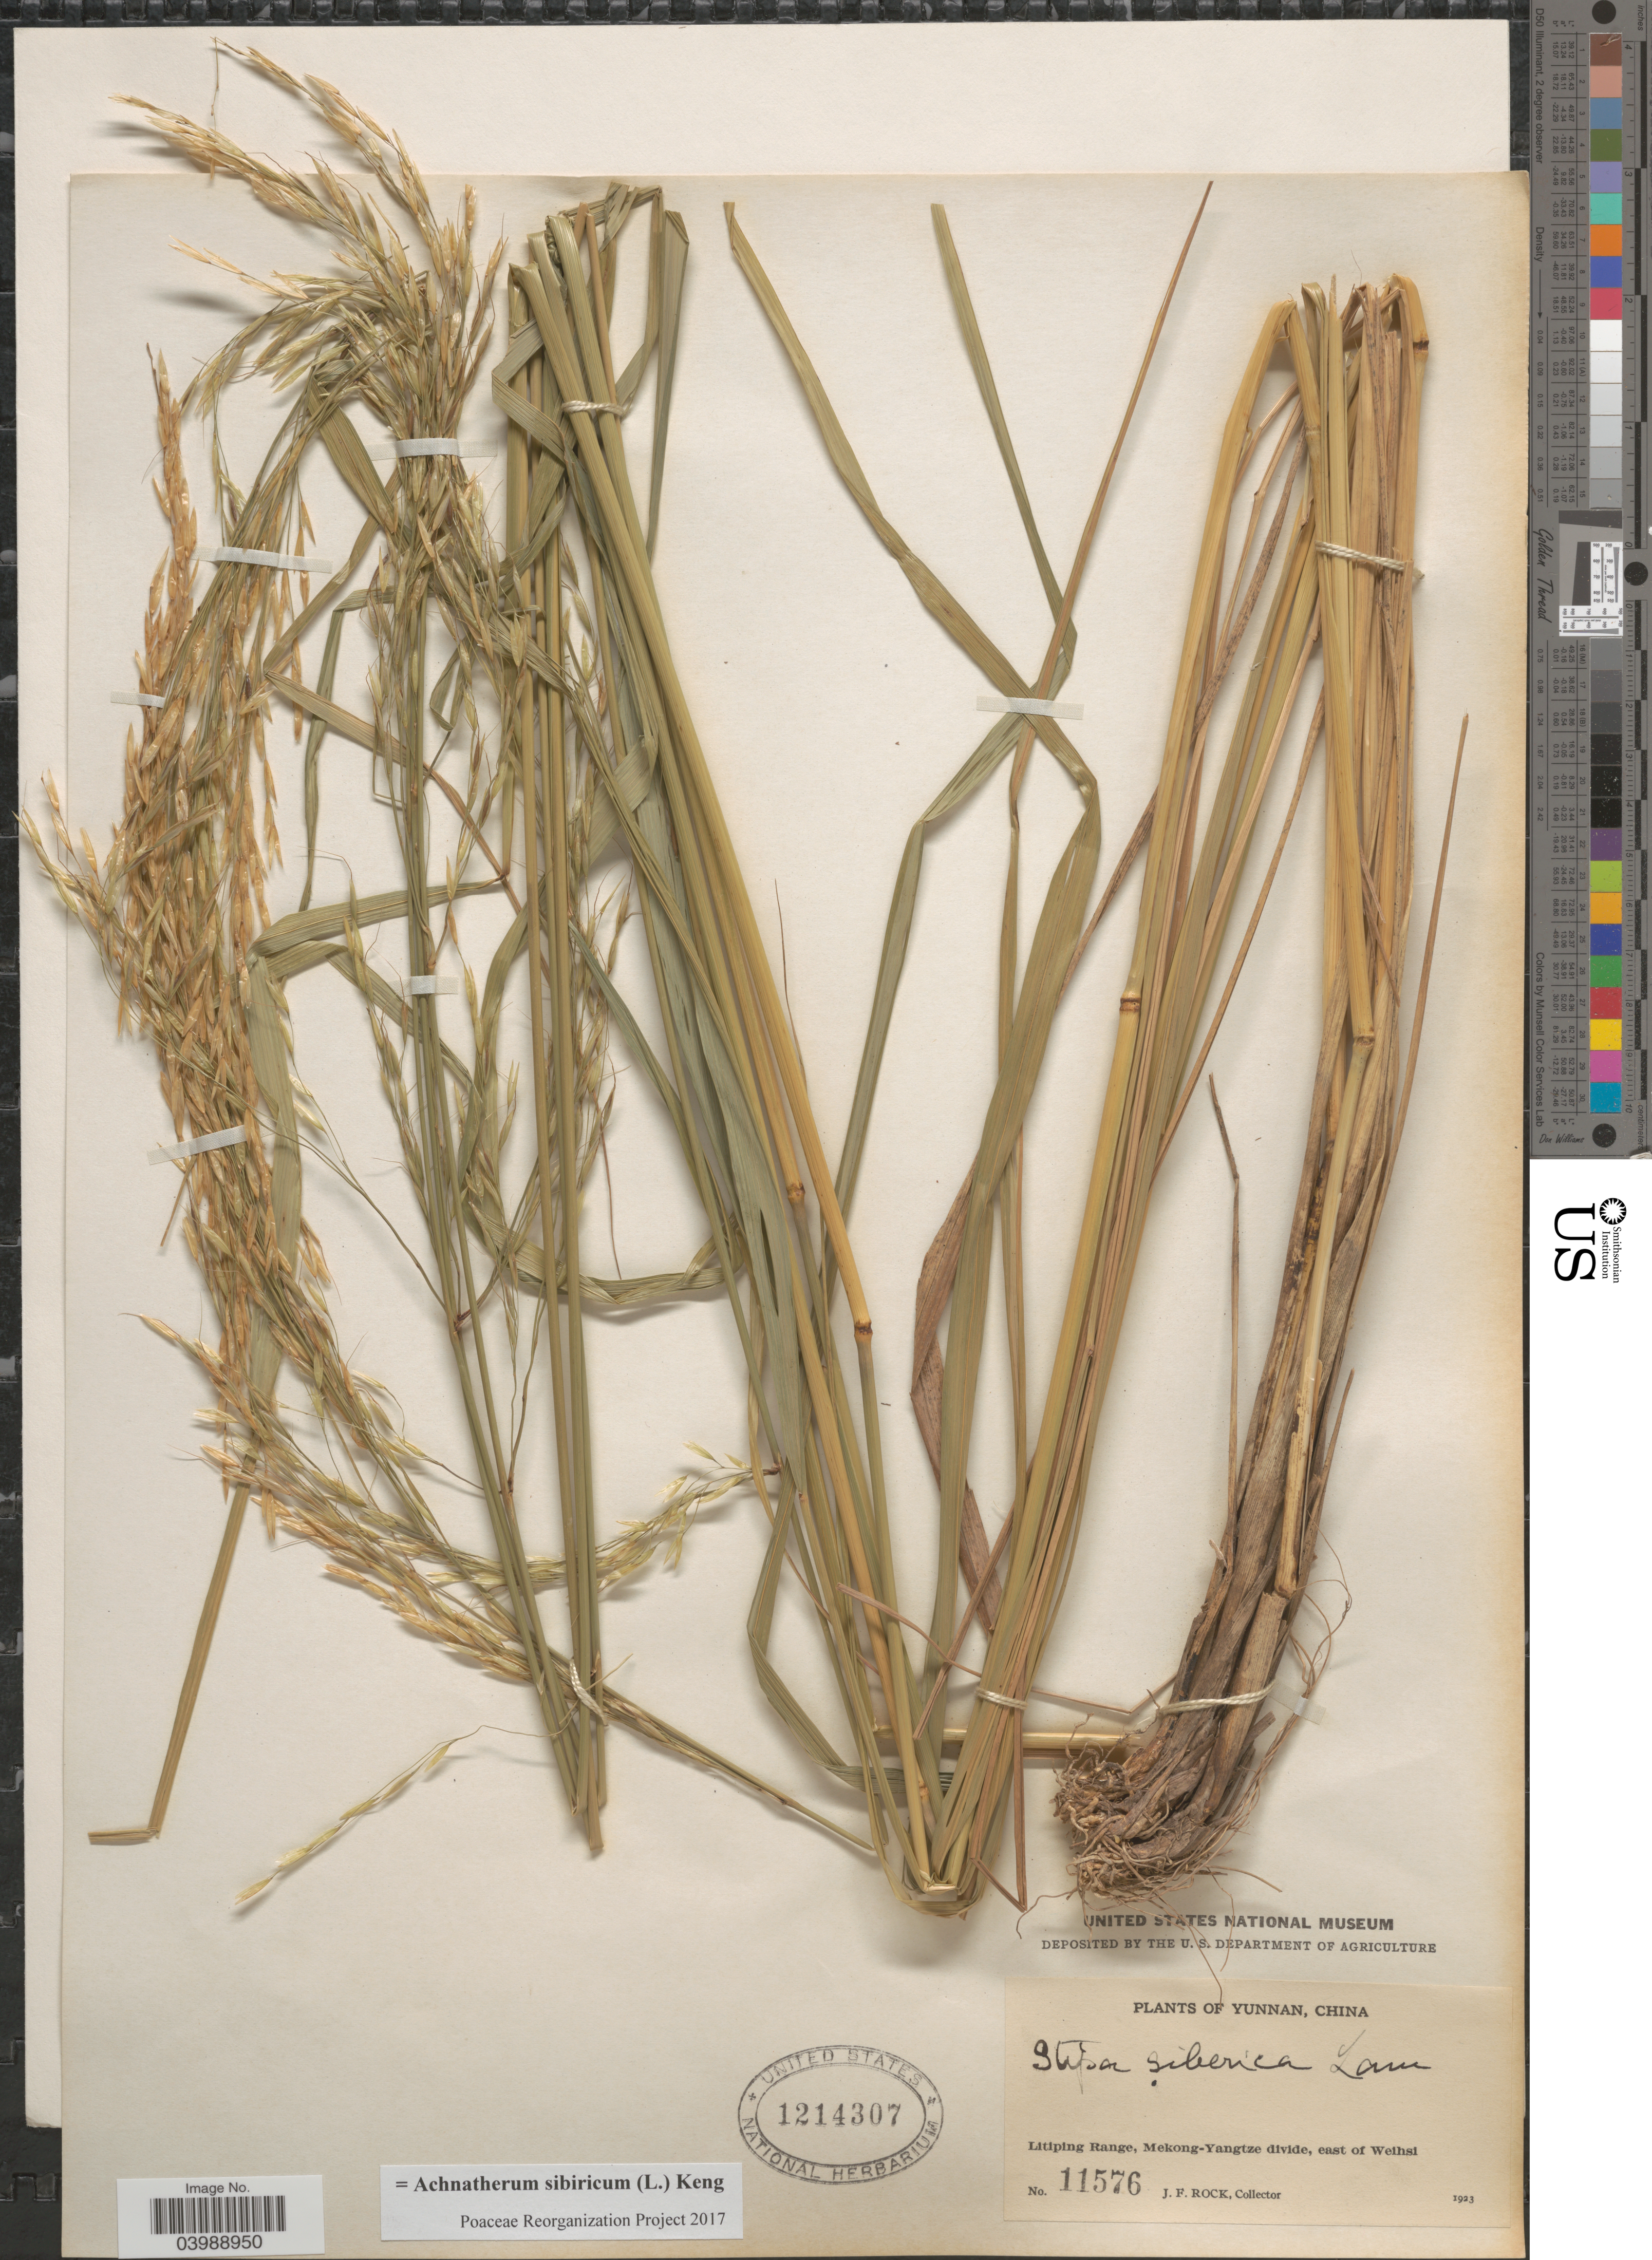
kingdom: Plantae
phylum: Tracheophyta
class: Liliopsida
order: Poales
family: Poaceae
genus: Achnatherum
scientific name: Achnatherum sibiricum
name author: (L.) Keng ex Tzvelev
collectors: J. Rock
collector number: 11576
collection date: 1923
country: China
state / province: Yunnan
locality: Litiping Range, Mekong-Yangtze divide, east of Weihsi.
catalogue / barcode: US 1214307